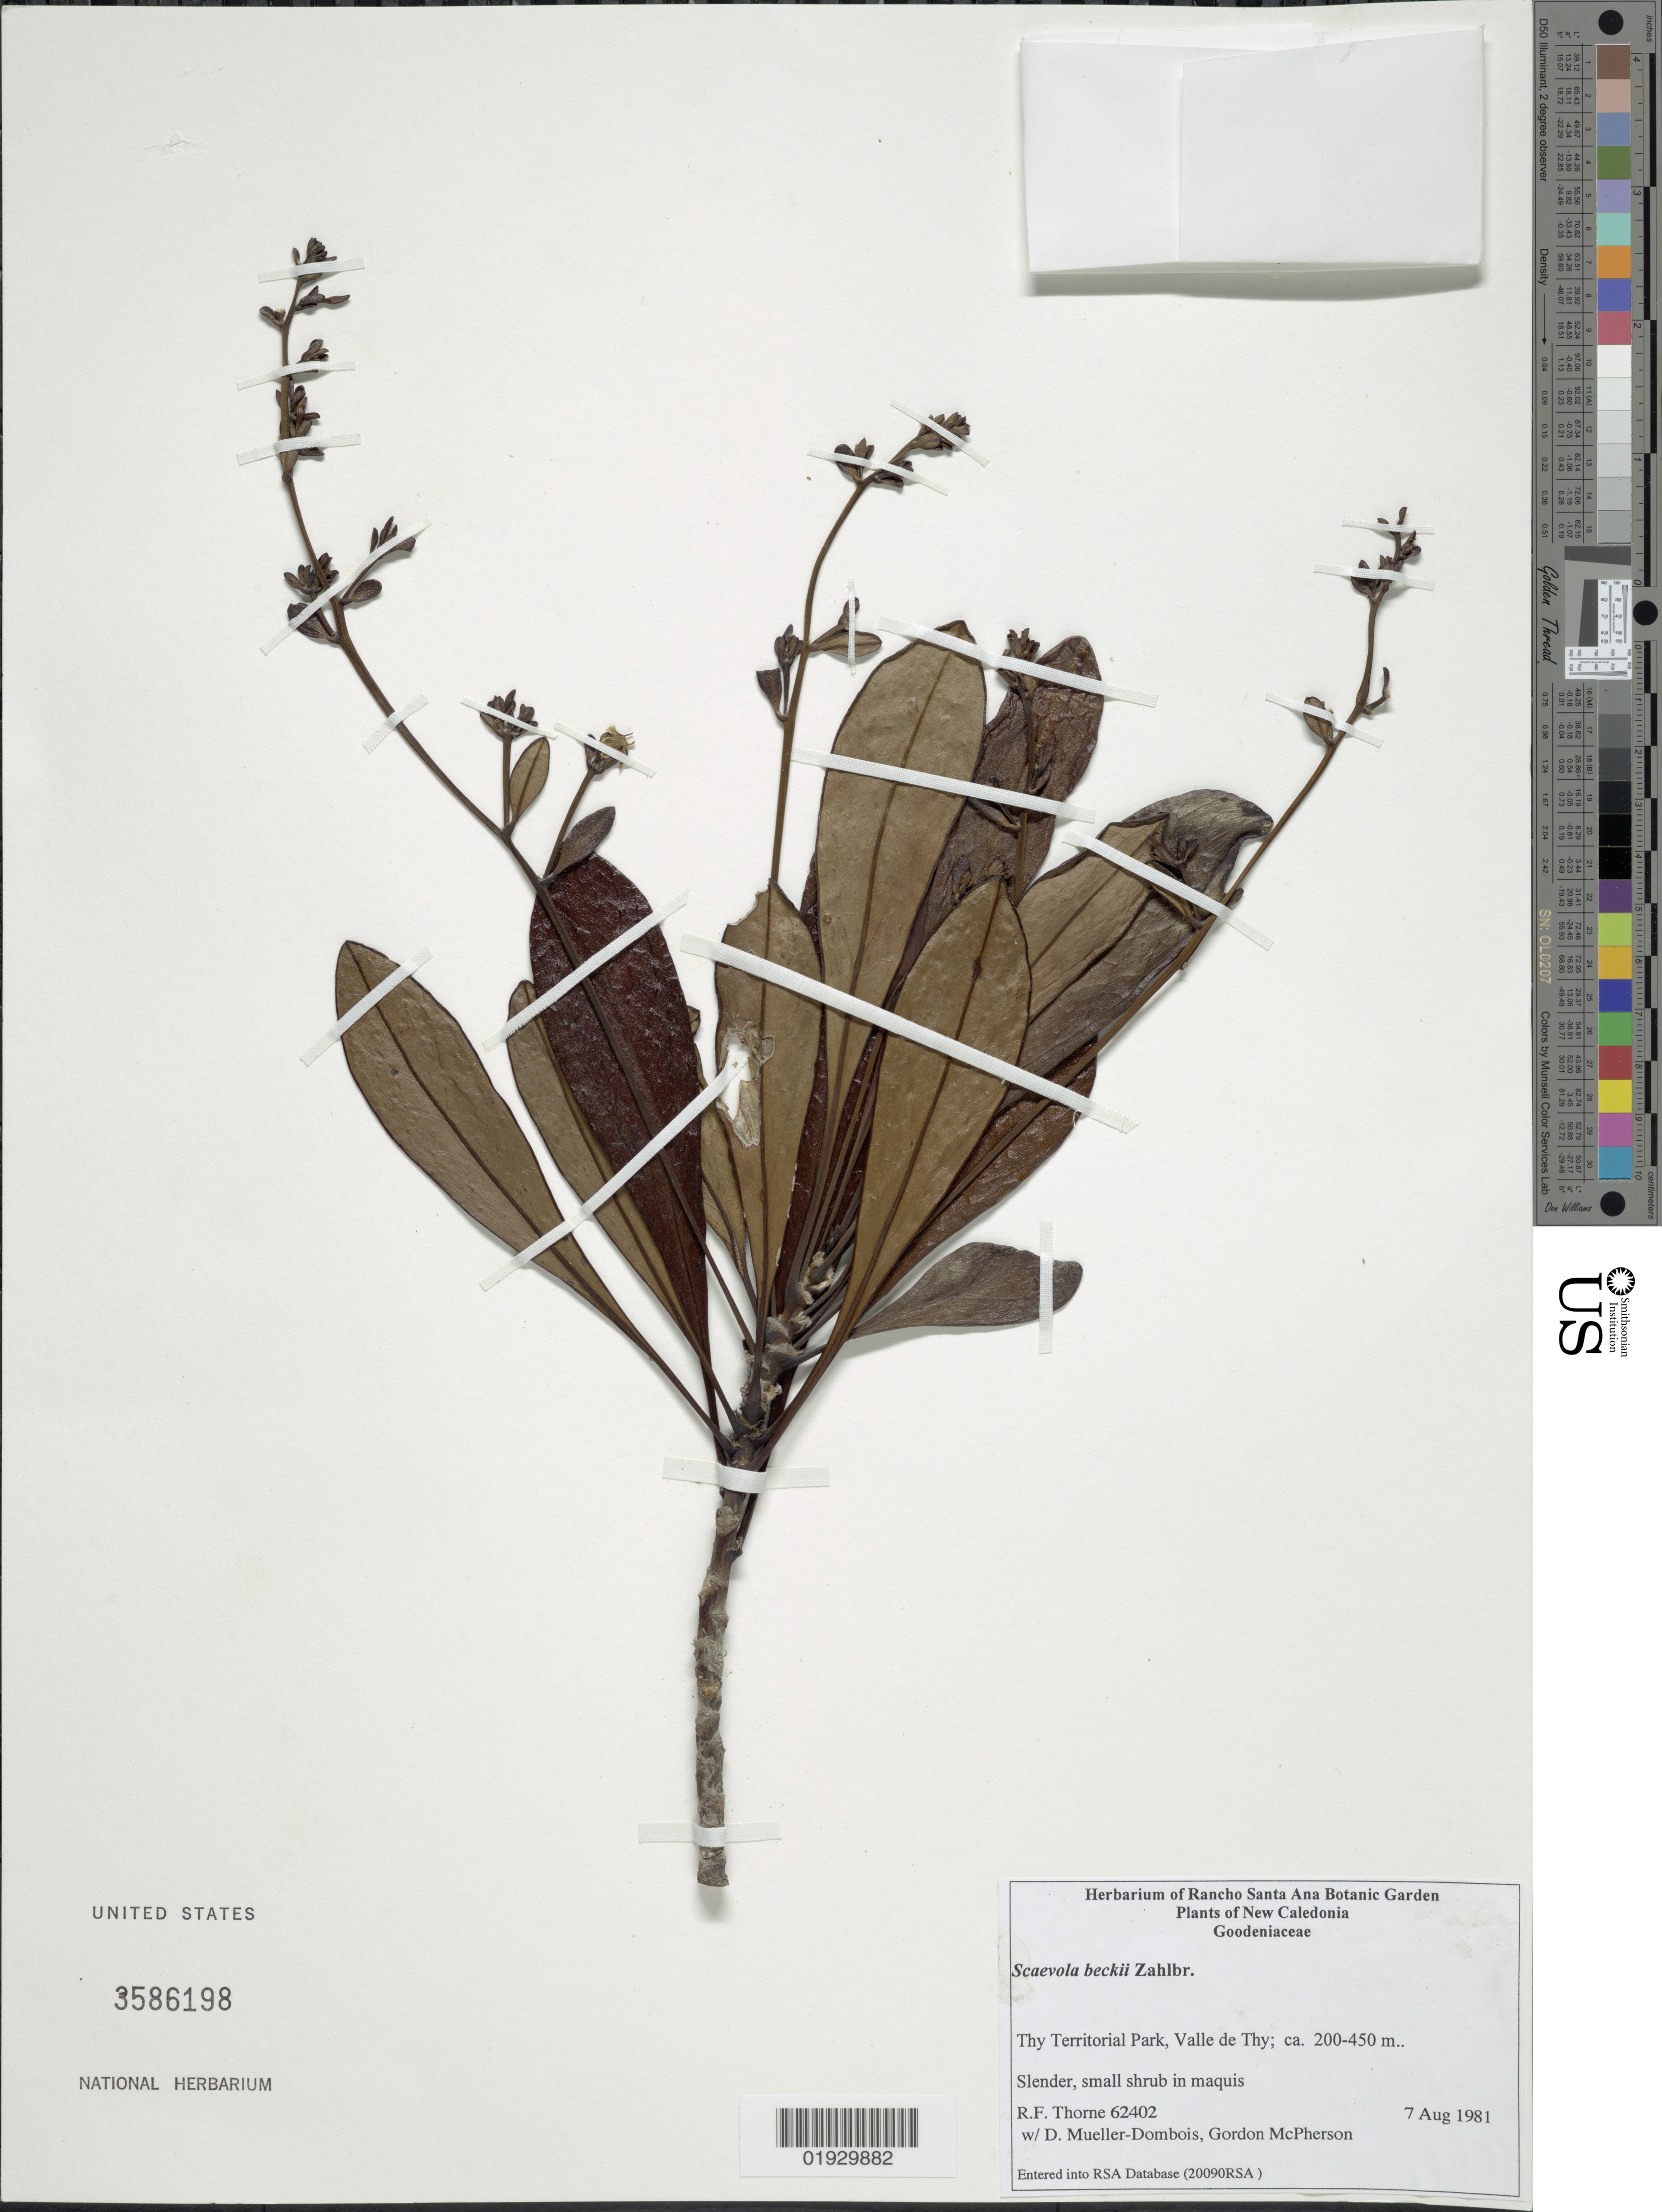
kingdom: Plantae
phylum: Tracheophyta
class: Magnoliopsida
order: Asterales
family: Goodeniaceae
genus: Scaevola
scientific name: Scaevola beckii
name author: Zahlbr.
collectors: R. F. Thorne, D. Mueller-Dombois & G. McPherson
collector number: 62402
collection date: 1981-08-07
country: New Caledonia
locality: Thy Territorial Park, Valle de Thy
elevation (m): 200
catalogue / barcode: US 3586198